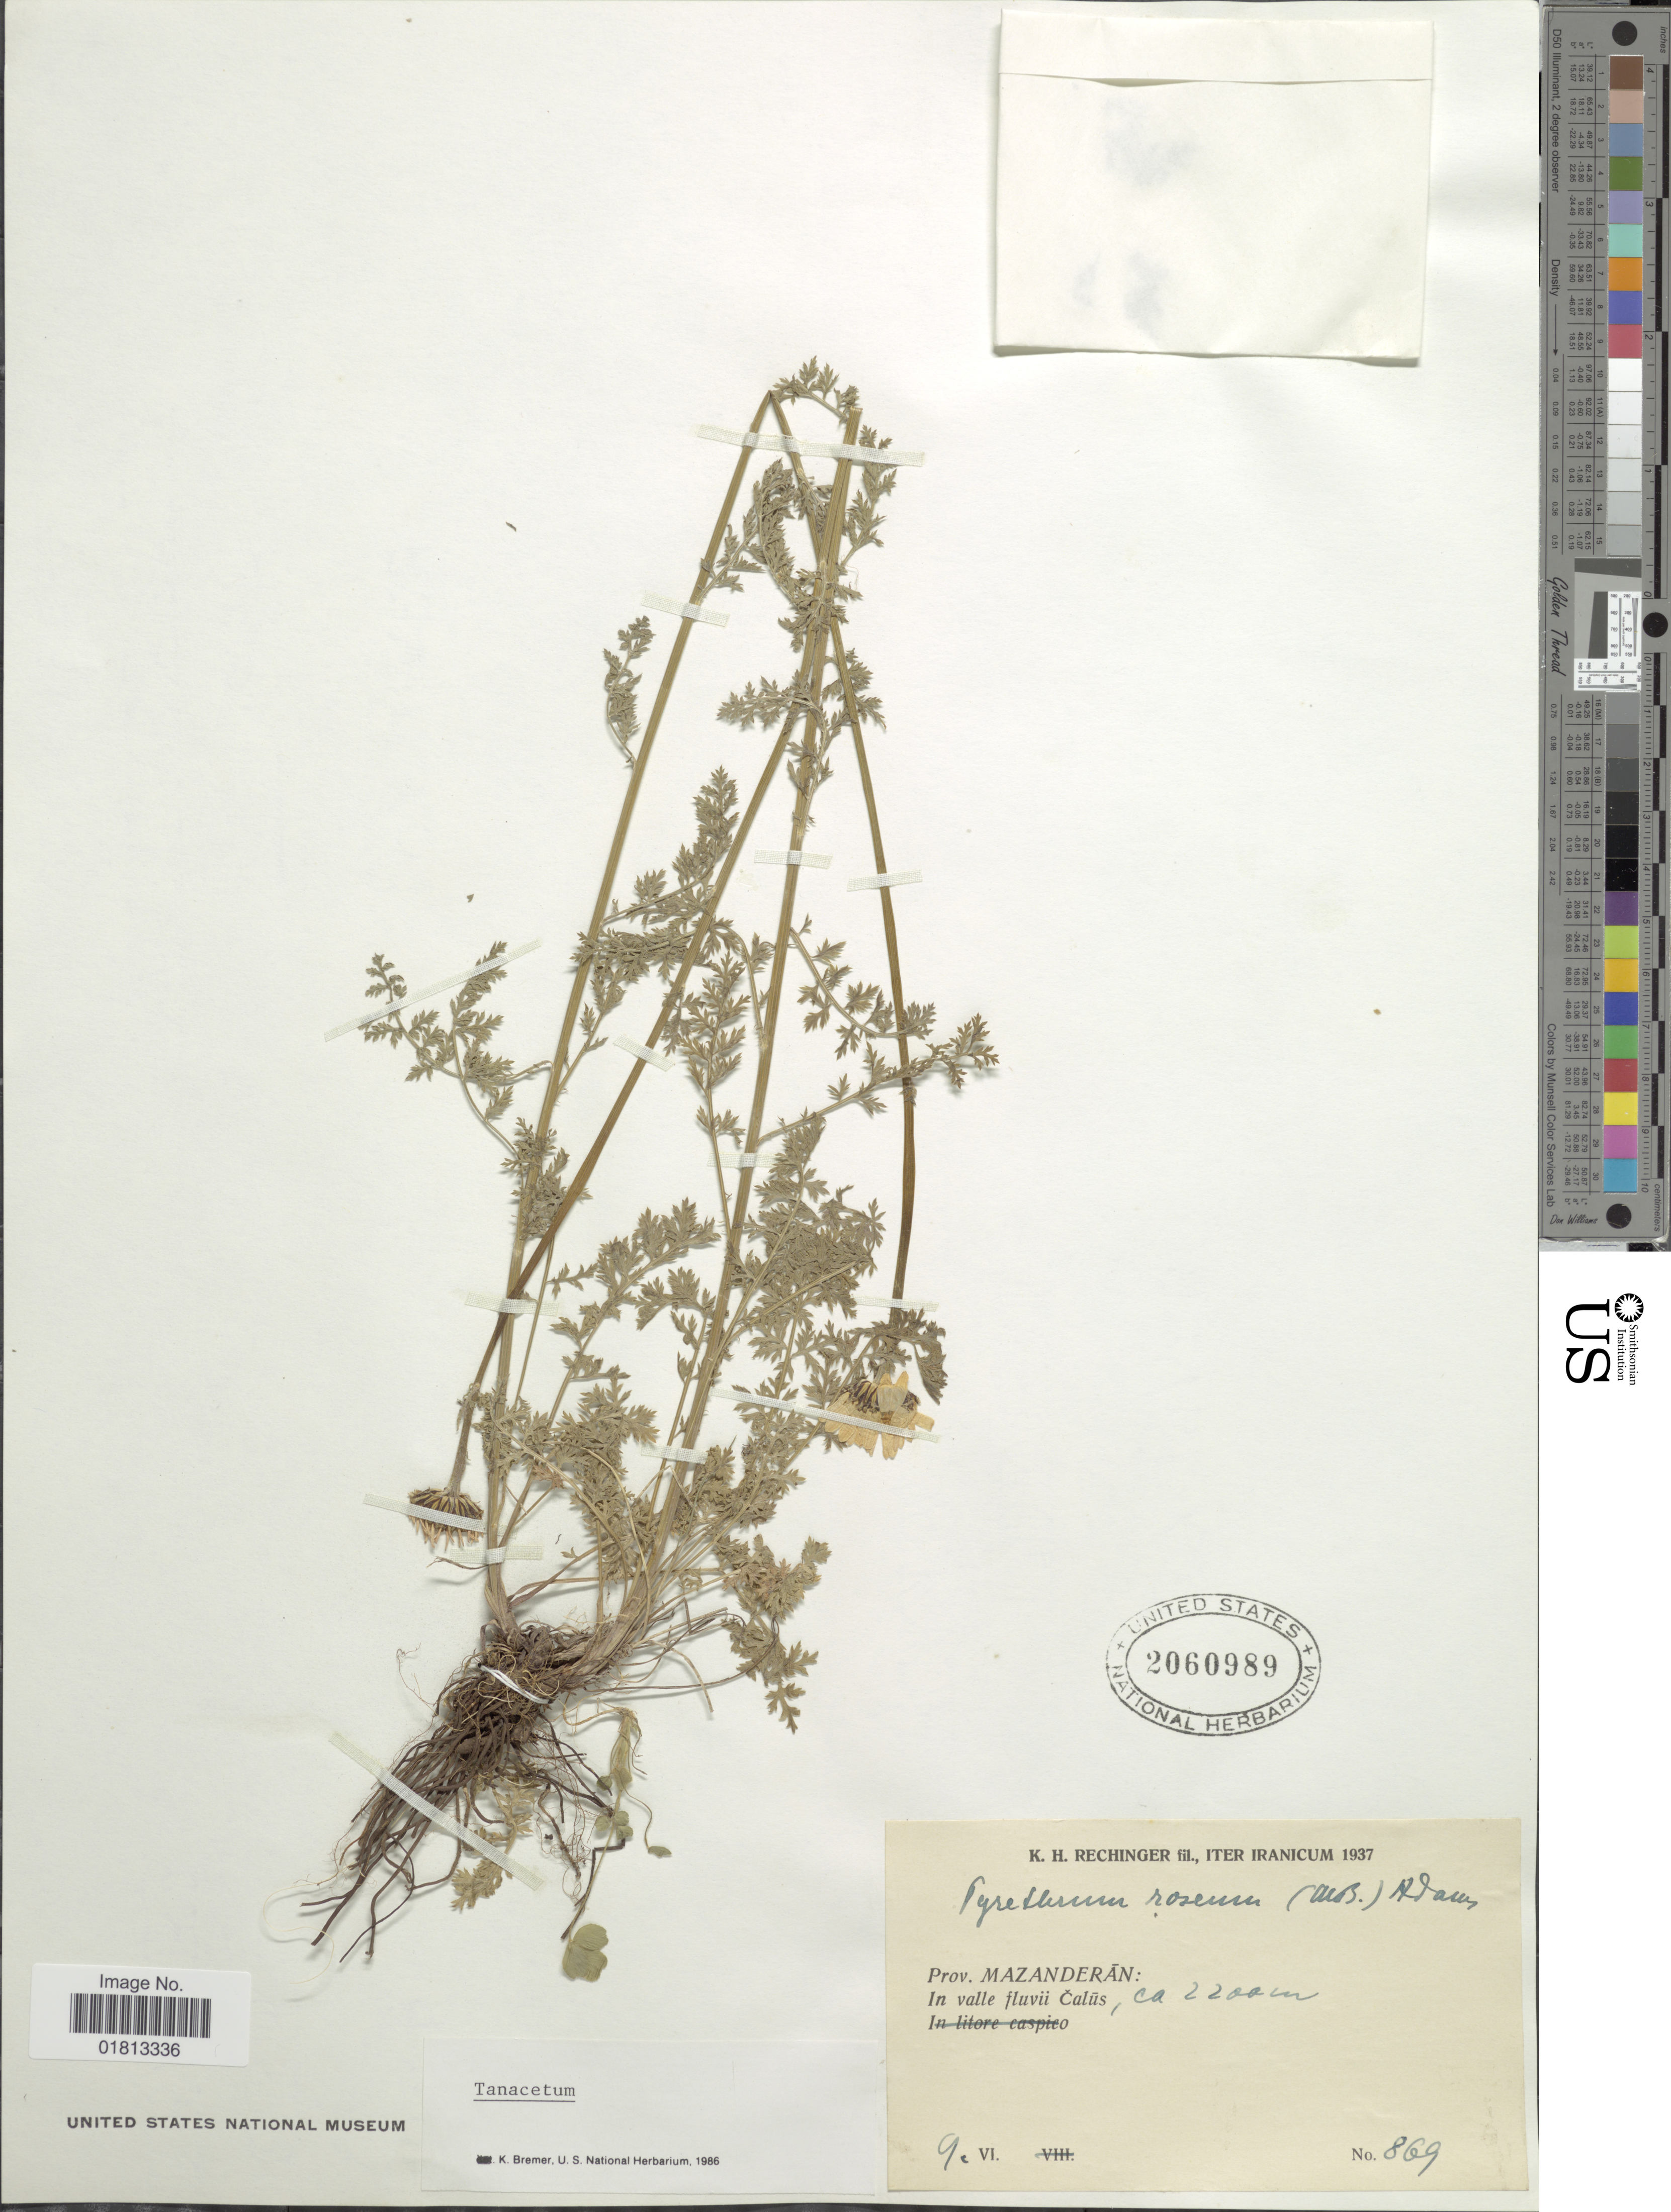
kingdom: Plantae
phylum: Tracheophyta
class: Magnoliopsida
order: Asterales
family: Asteraceae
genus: Tanacetum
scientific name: Tanacetum roseum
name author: Sch. Bip.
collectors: K. H. Rechinger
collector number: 869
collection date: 1937-06-09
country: Iran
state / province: Mazandaran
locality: Prov. Mazanderan: In valle fluvii Calus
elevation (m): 2200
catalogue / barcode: US 2060989